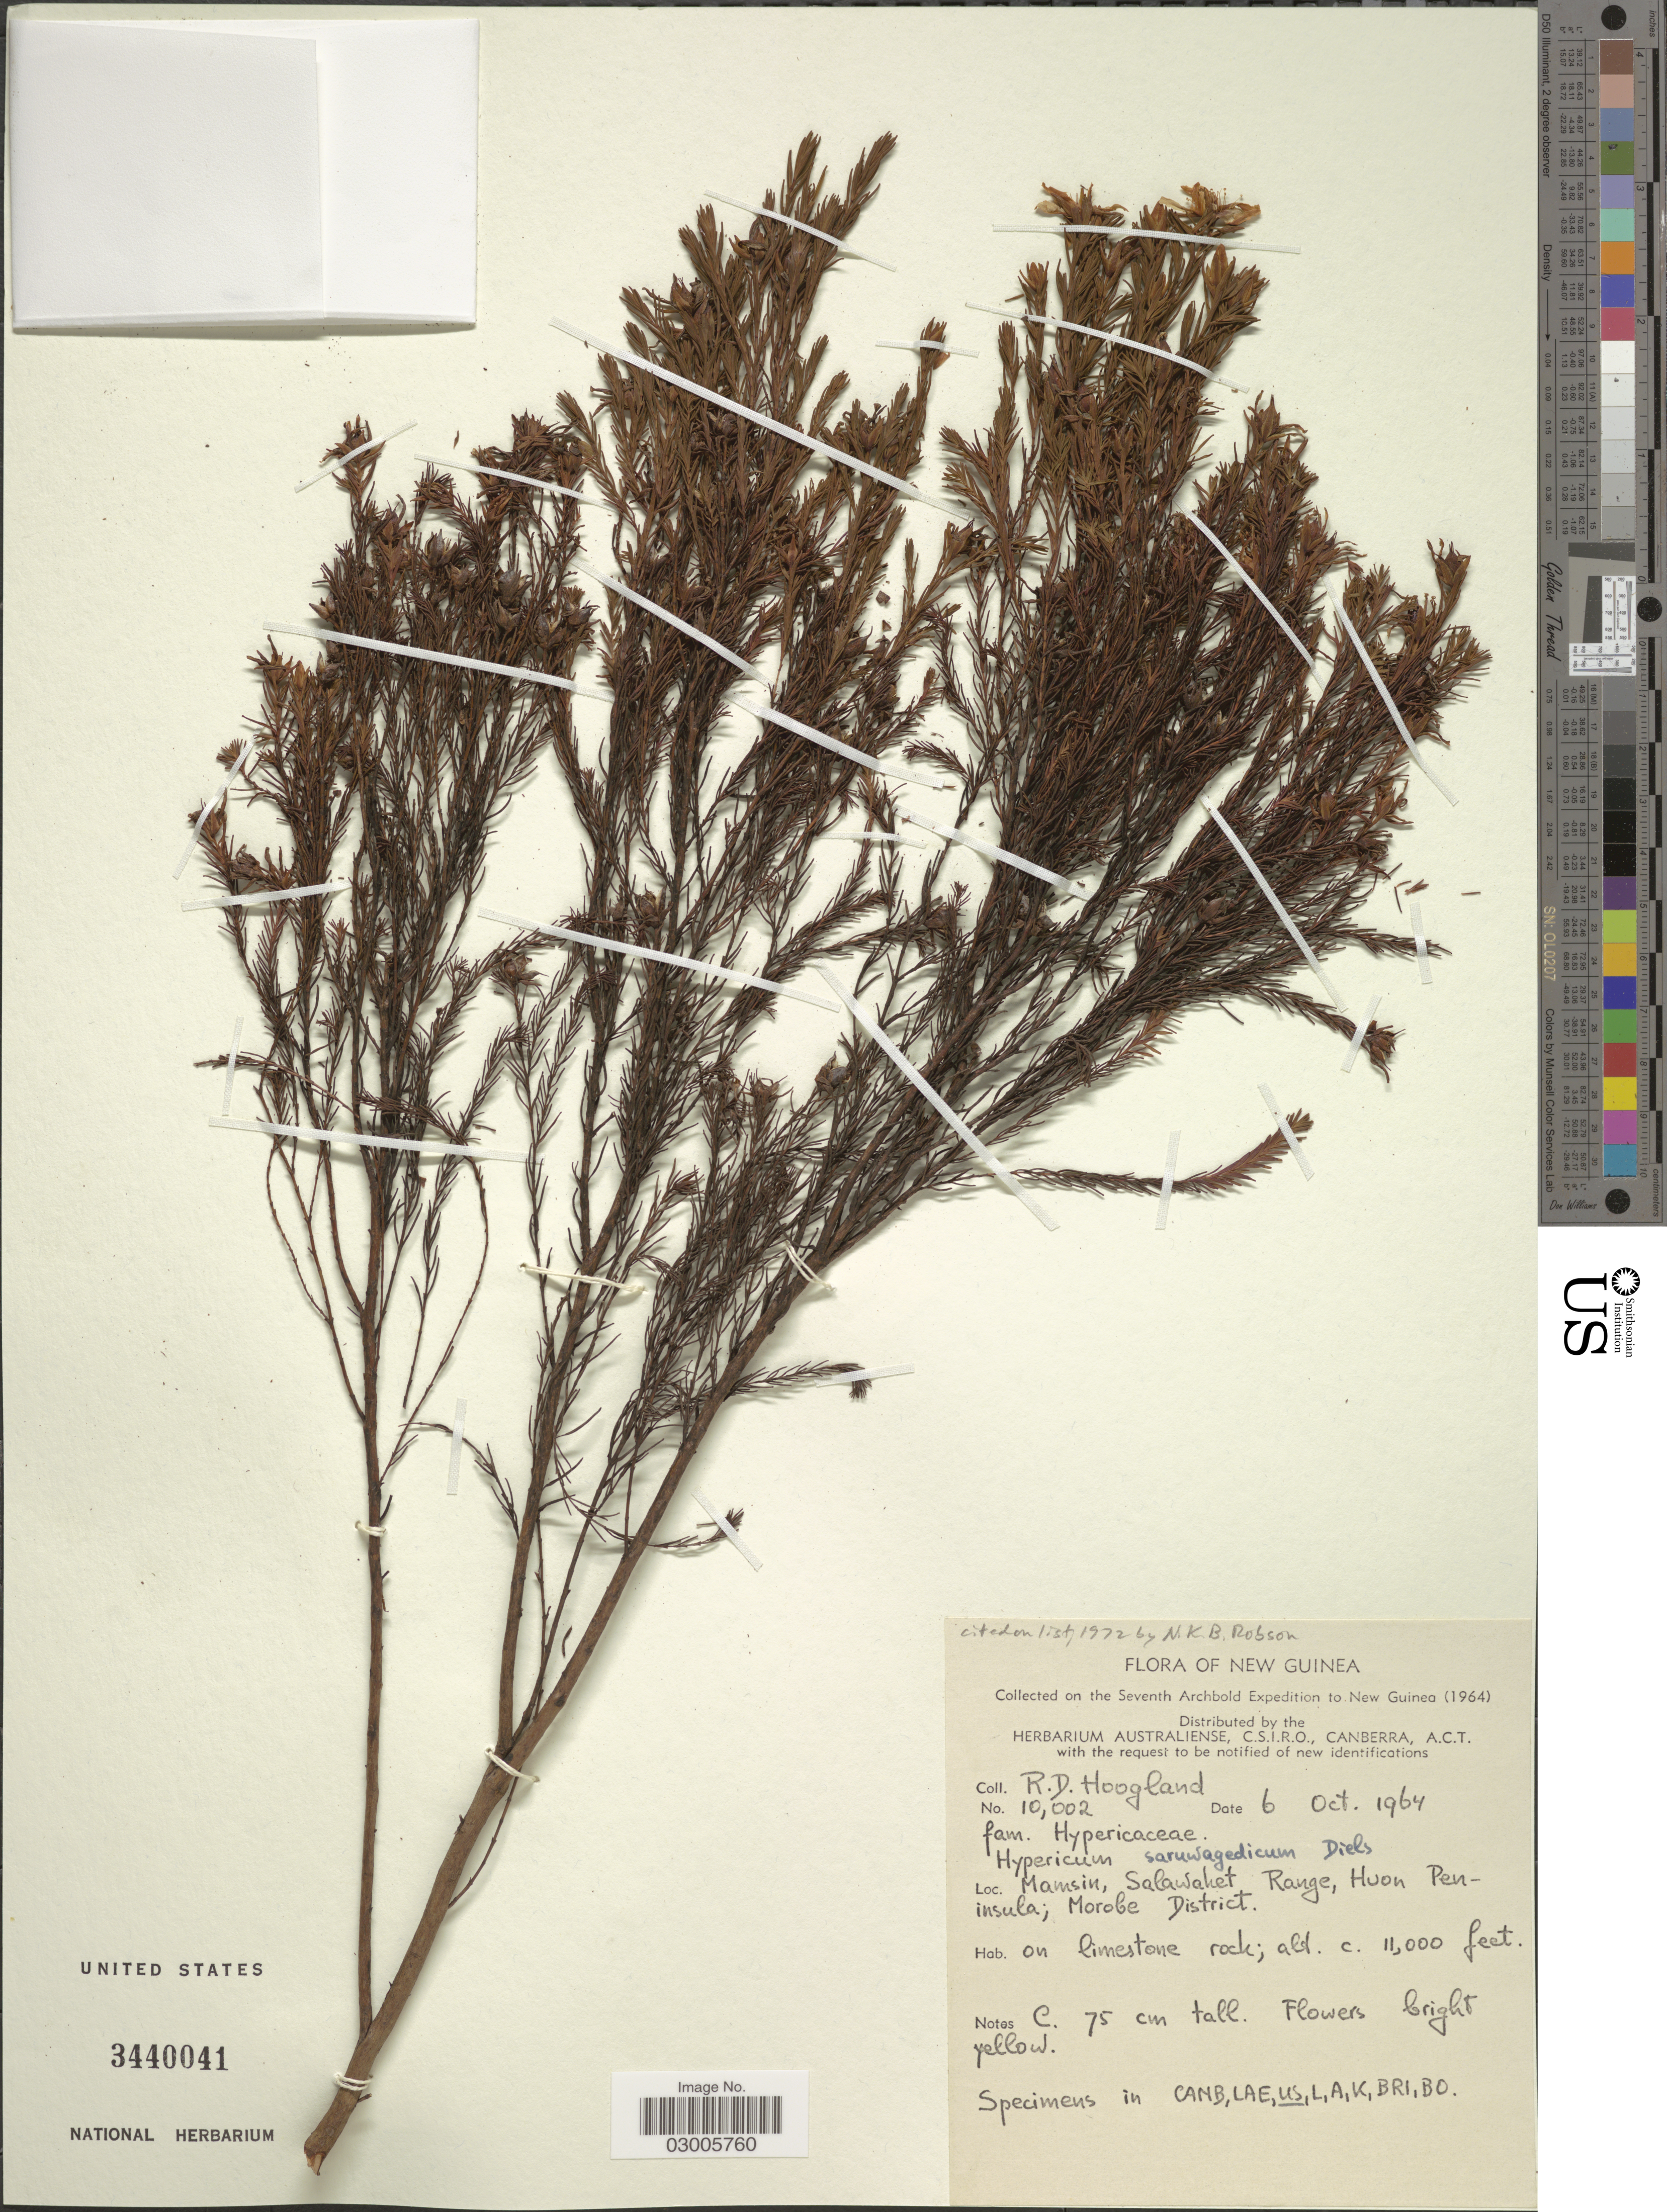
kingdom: Plantae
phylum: Tracheophyta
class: Magnoliopsida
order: Malpighiales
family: Hypericaceae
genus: Hypericum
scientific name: Hypericum saruwagedicum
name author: Diels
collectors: R. D. Hoogland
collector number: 10002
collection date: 1964-10-06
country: Papua New Guinea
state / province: Morobe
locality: New Guinea, Mamsin, Salawaket Range, Huon Peninsula; Morobe District.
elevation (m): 3353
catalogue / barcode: US 3440041